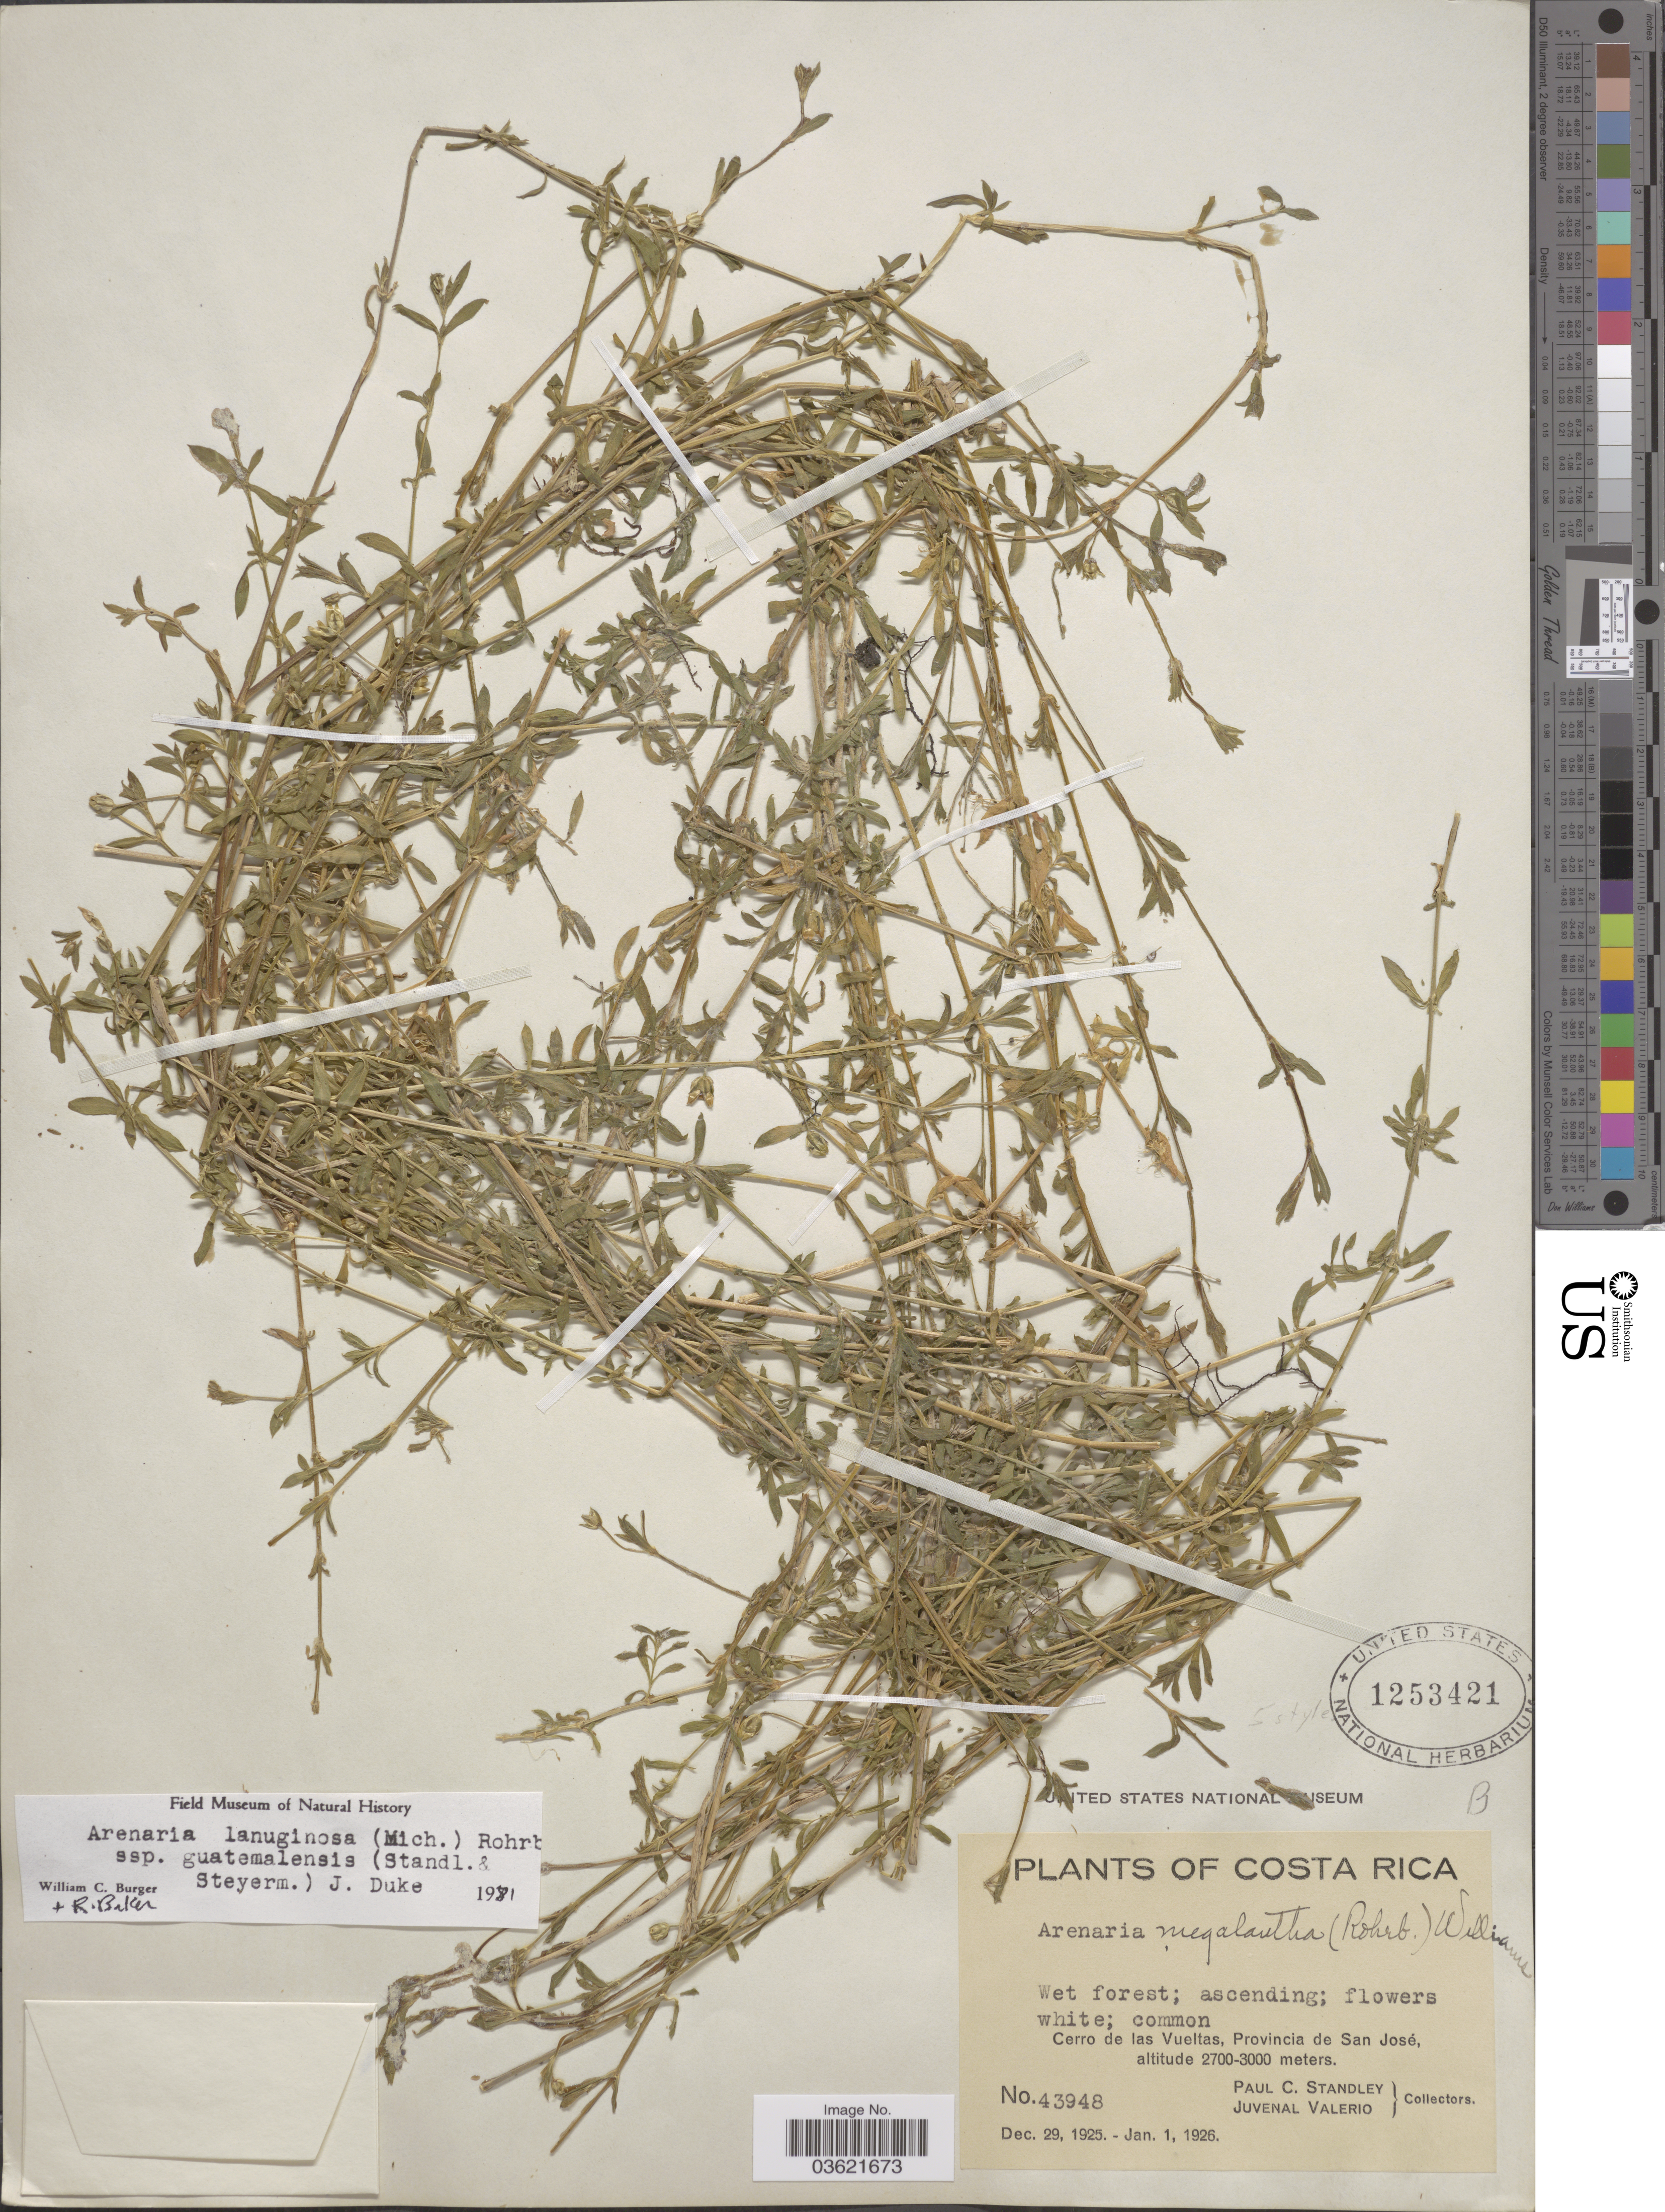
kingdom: Plantae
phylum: Tracheophyta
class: Magnoliopsida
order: Caryophyllales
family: Caryophyllaceae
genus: Arenaria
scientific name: Arenaria lanuginosa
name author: (Michx.) Rohrb.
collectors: P. C. Standley & J. Valerio R.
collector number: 43948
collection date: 1925-12-29/1926-01-01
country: Costa Rica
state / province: San José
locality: Cerro de las Vueltas.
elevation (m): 2700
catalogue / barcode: US 1253421